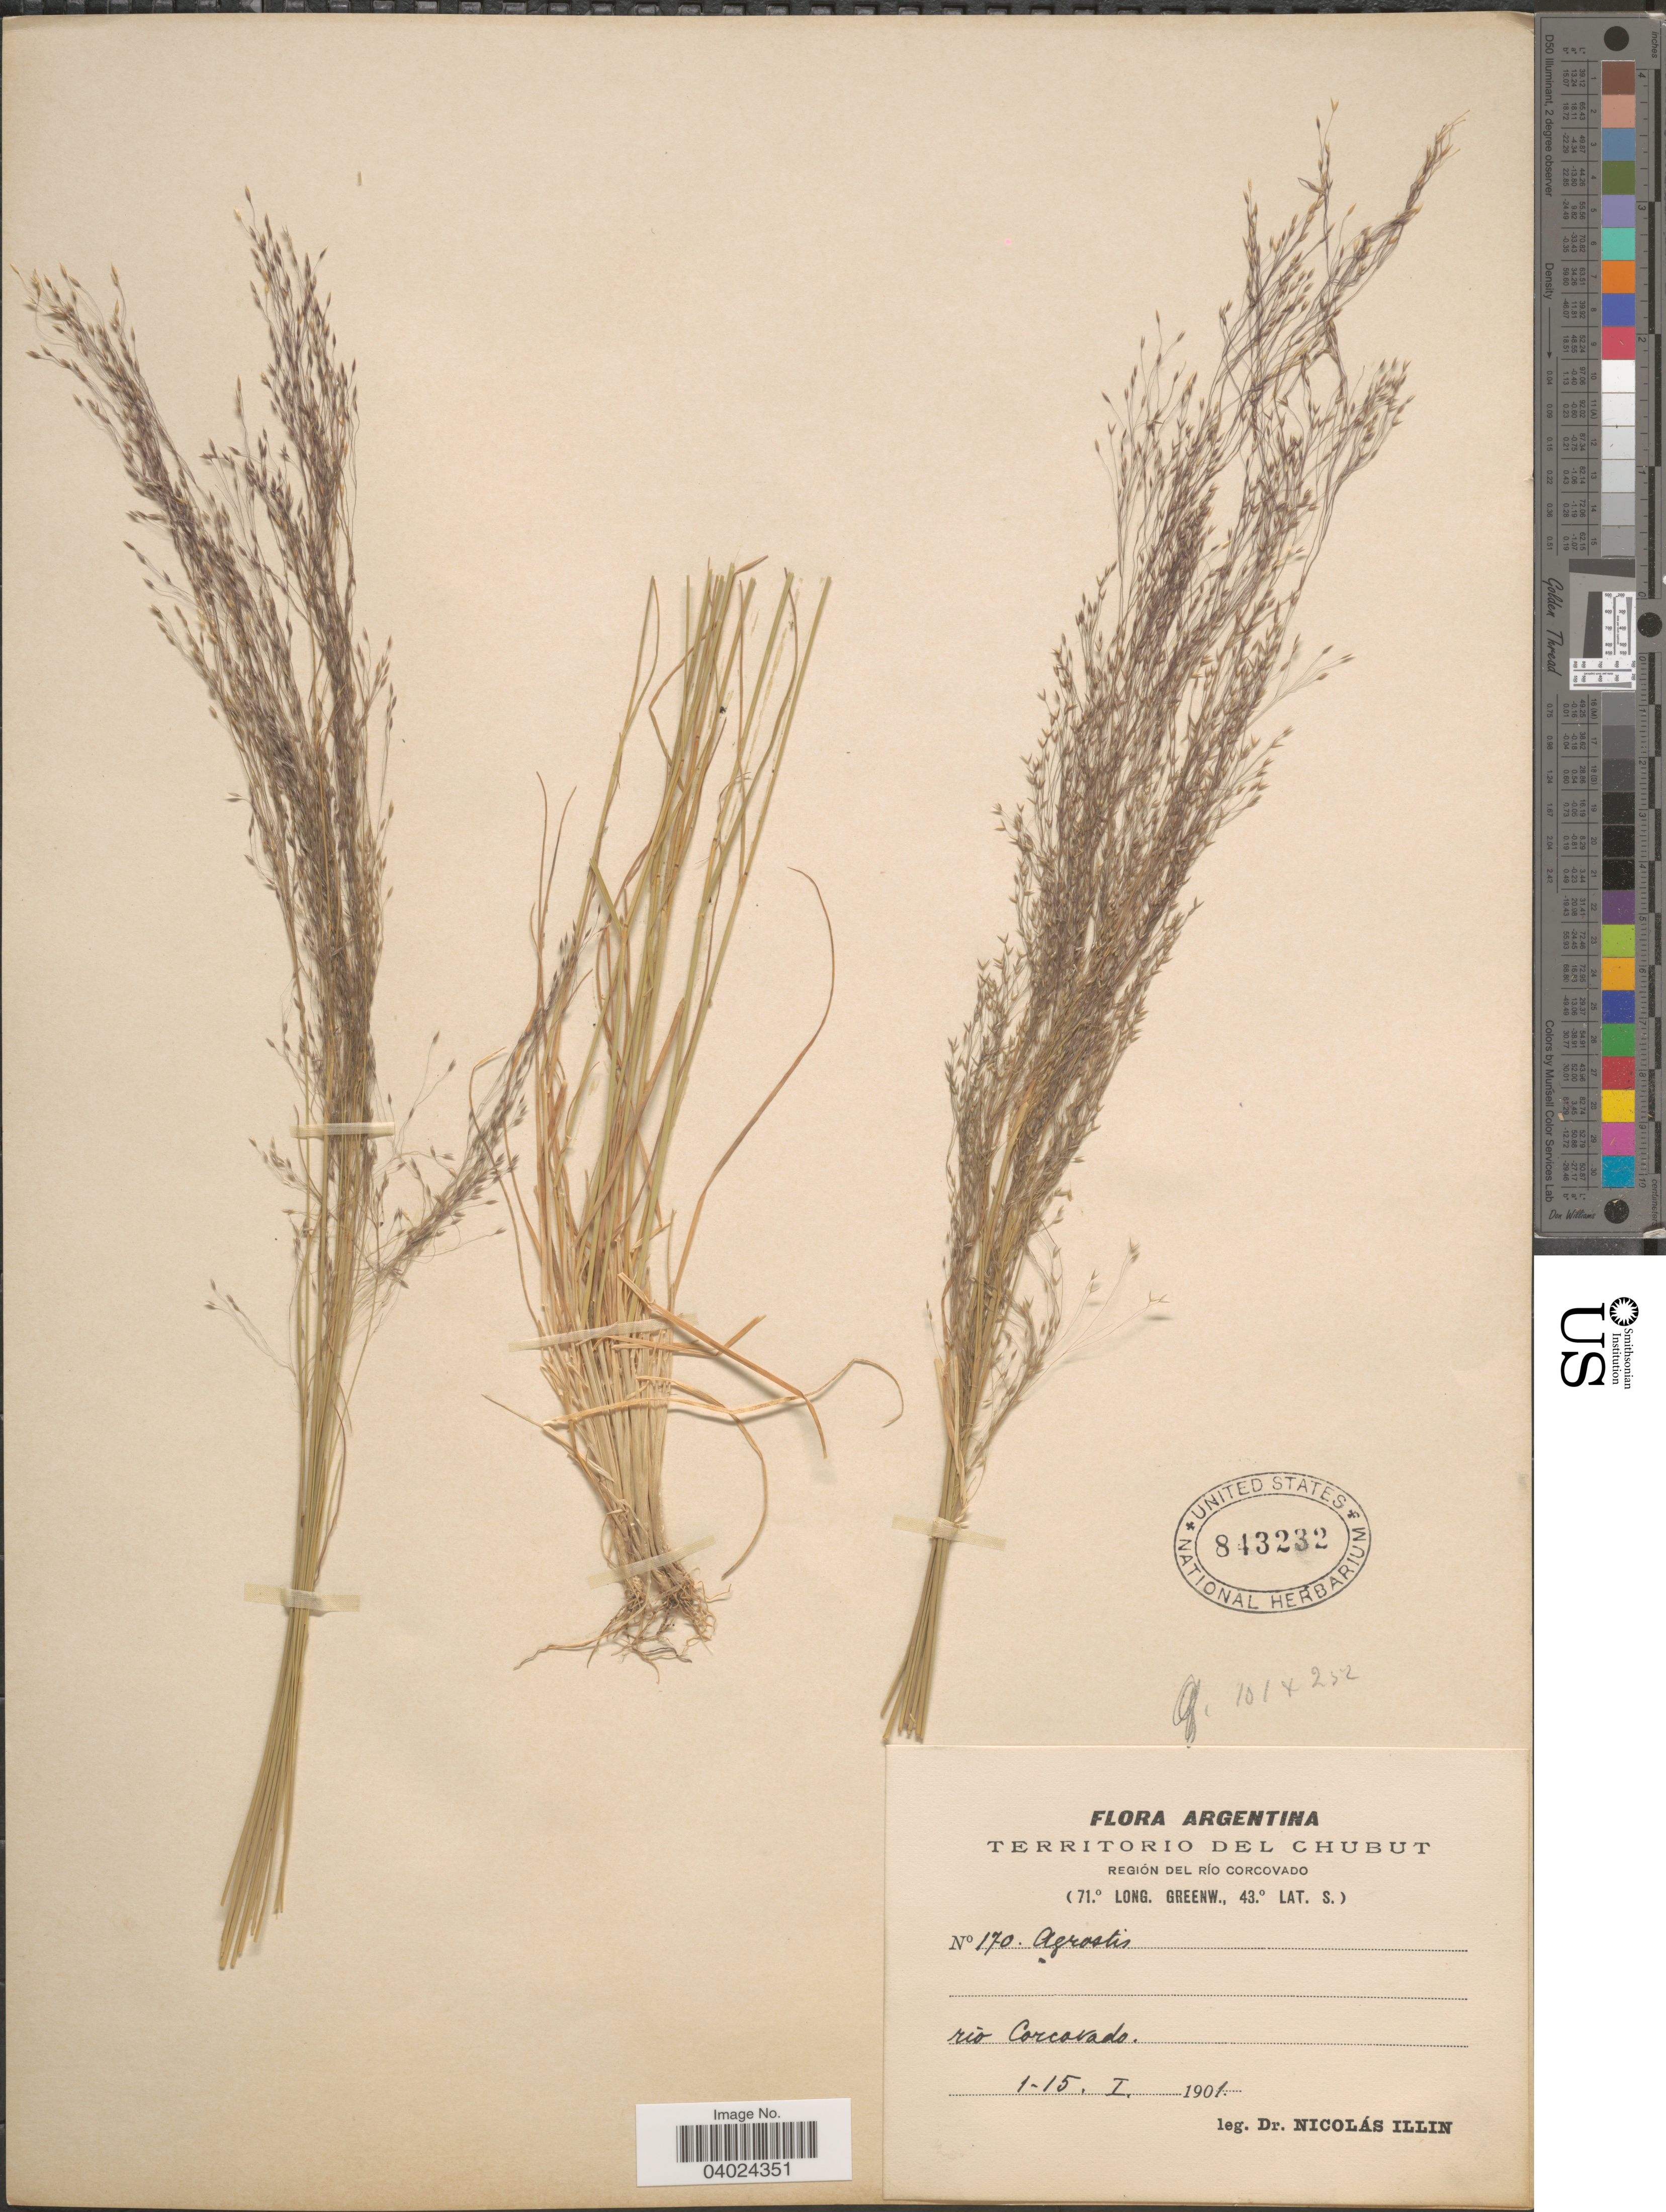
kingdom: Plantae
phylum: Tracheophyta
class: Liliopsida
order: Poales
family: Poaceae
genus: Agrostis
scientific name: Agrostis leptotricha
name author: É. Desv.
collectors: N. Illin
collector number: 170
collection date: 1901-01-01/1901-01-15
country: Argentina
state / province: Chubut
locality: Territorio del Chubut. Región del Río Corcovado. Rio Corcovado.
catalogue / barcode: US 843232